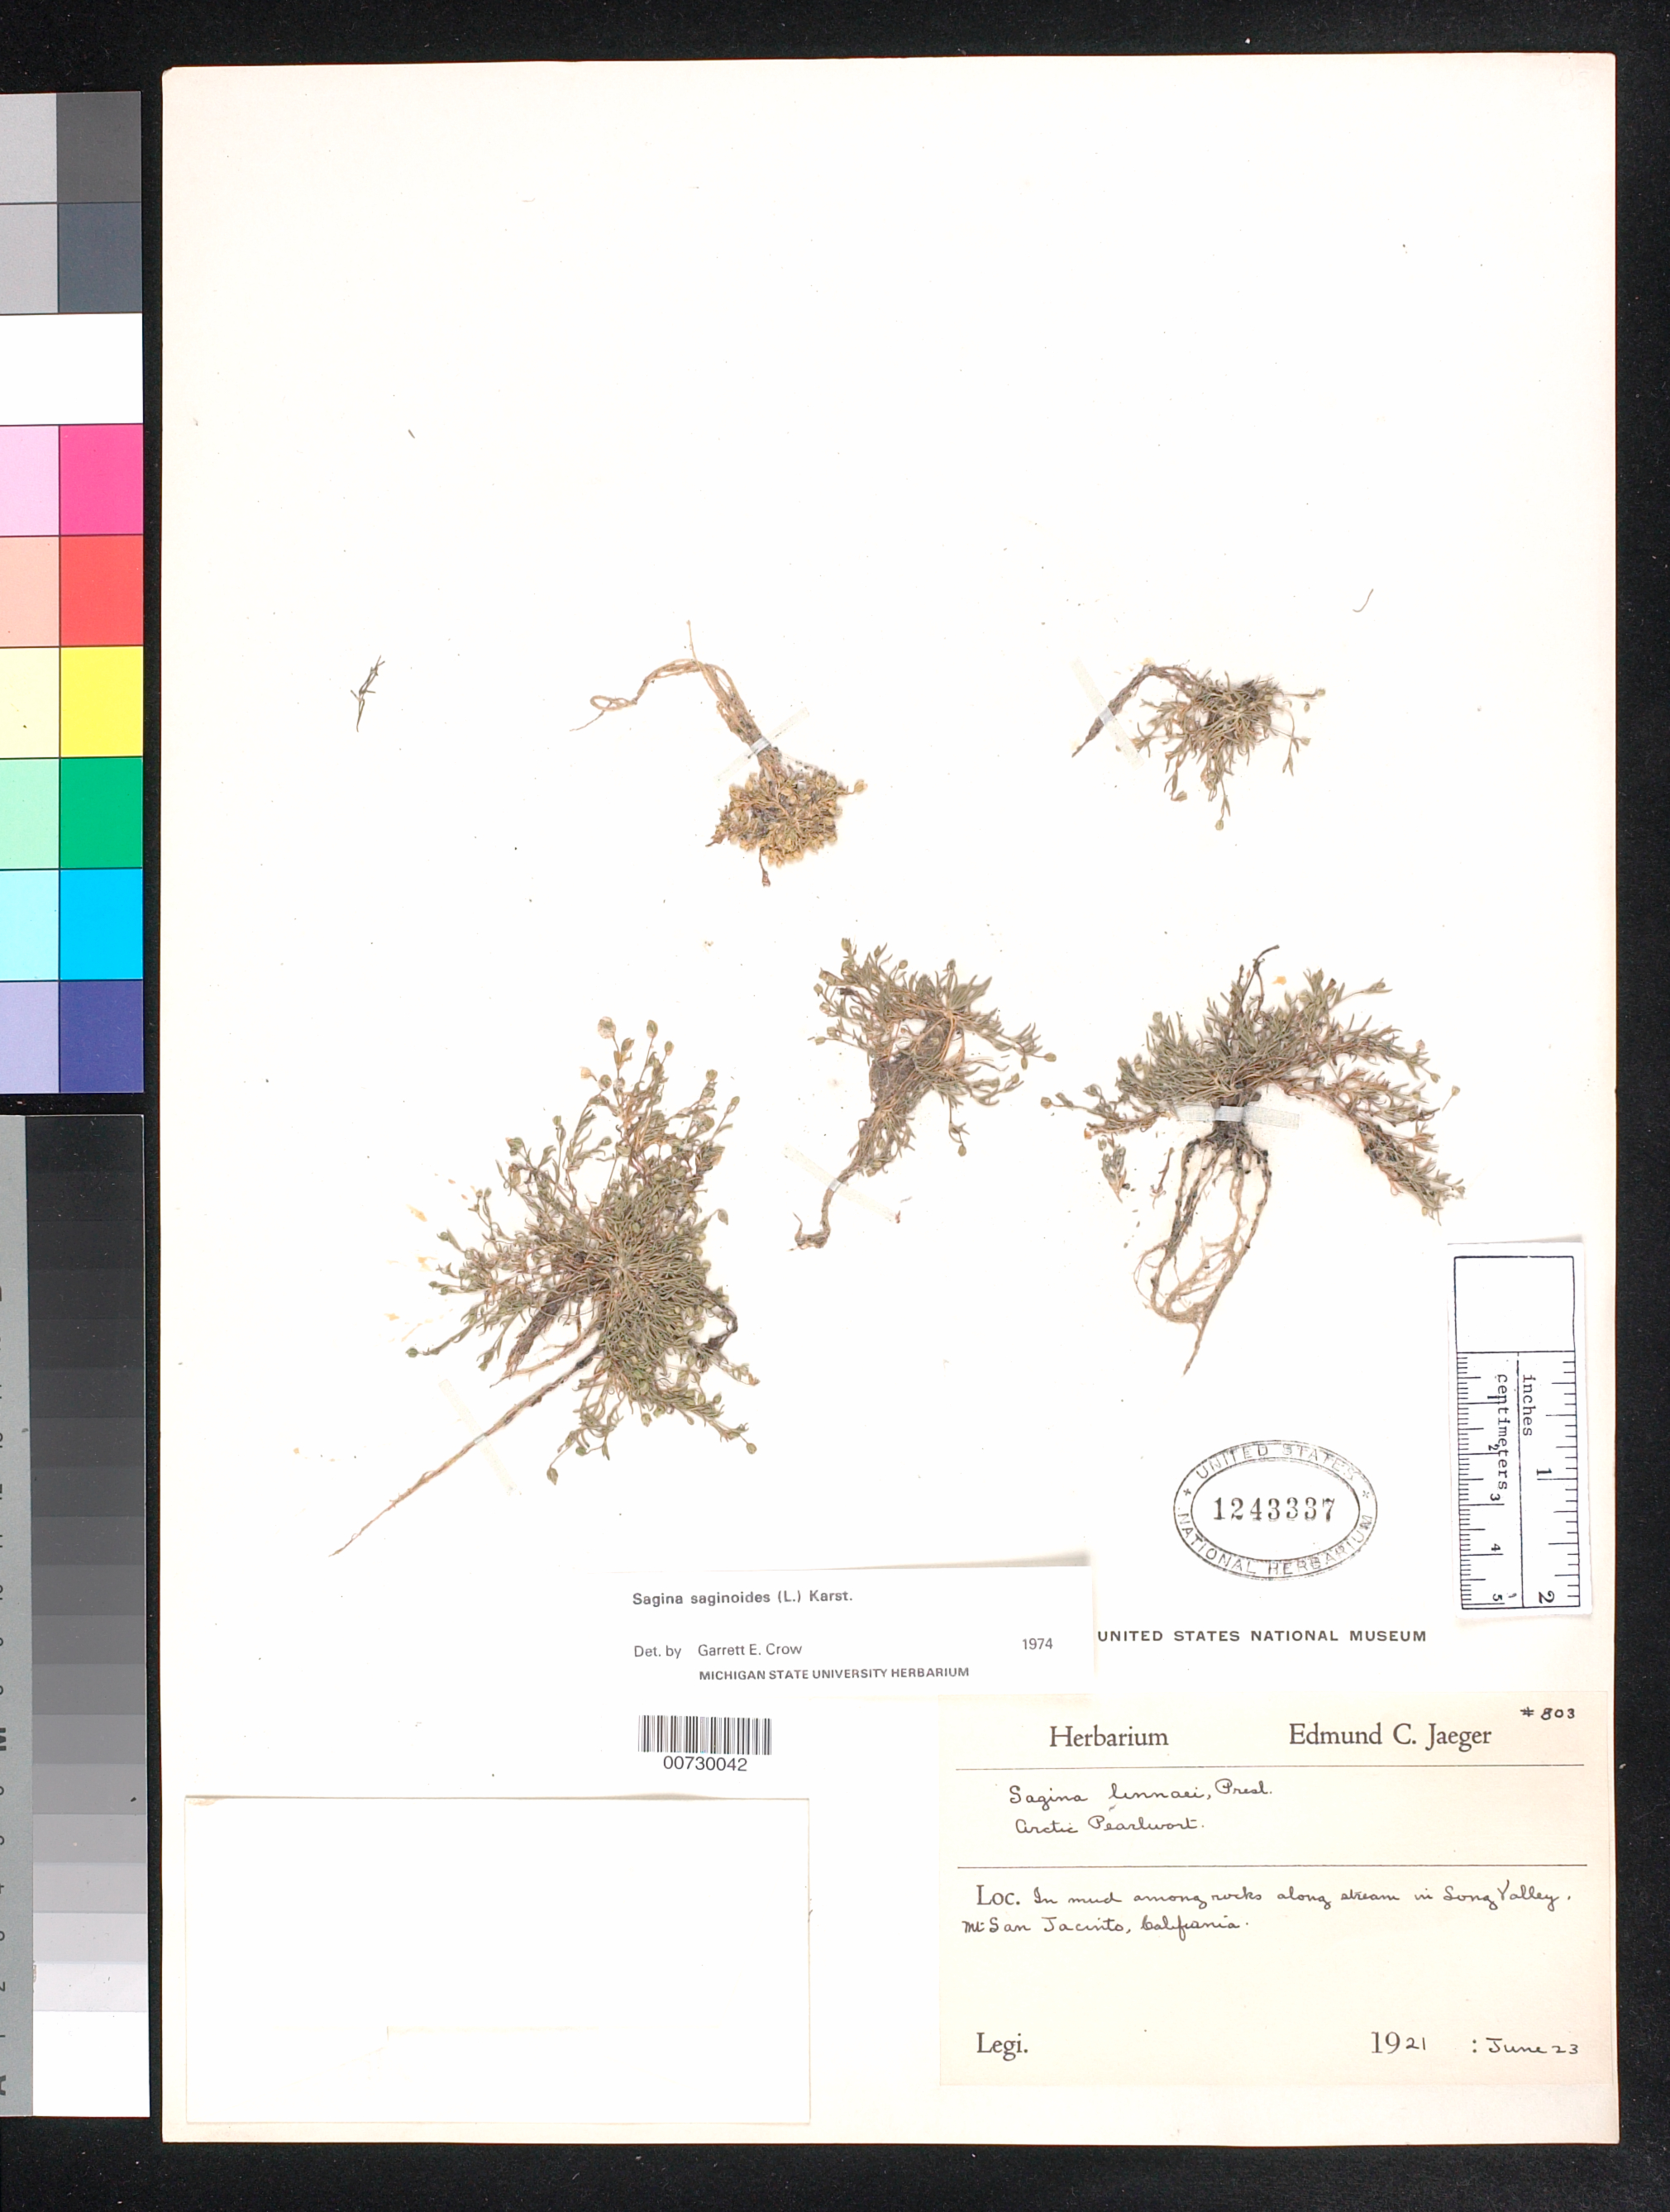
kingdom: Plantae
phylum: Tracheophyta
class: Magnoliopsida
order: Caryophyllales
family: Caryophyllaceae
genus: Sagina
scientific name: Sagina saginoides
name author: (L.) H. Karst.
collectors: E. Jaeger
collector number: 803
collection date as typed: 23 Jun 1921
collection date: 1921-06-23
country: United States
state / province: California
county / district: Riverside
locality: Along stream in Song Valley, San Jacinto mts.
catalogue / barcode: US 1243337